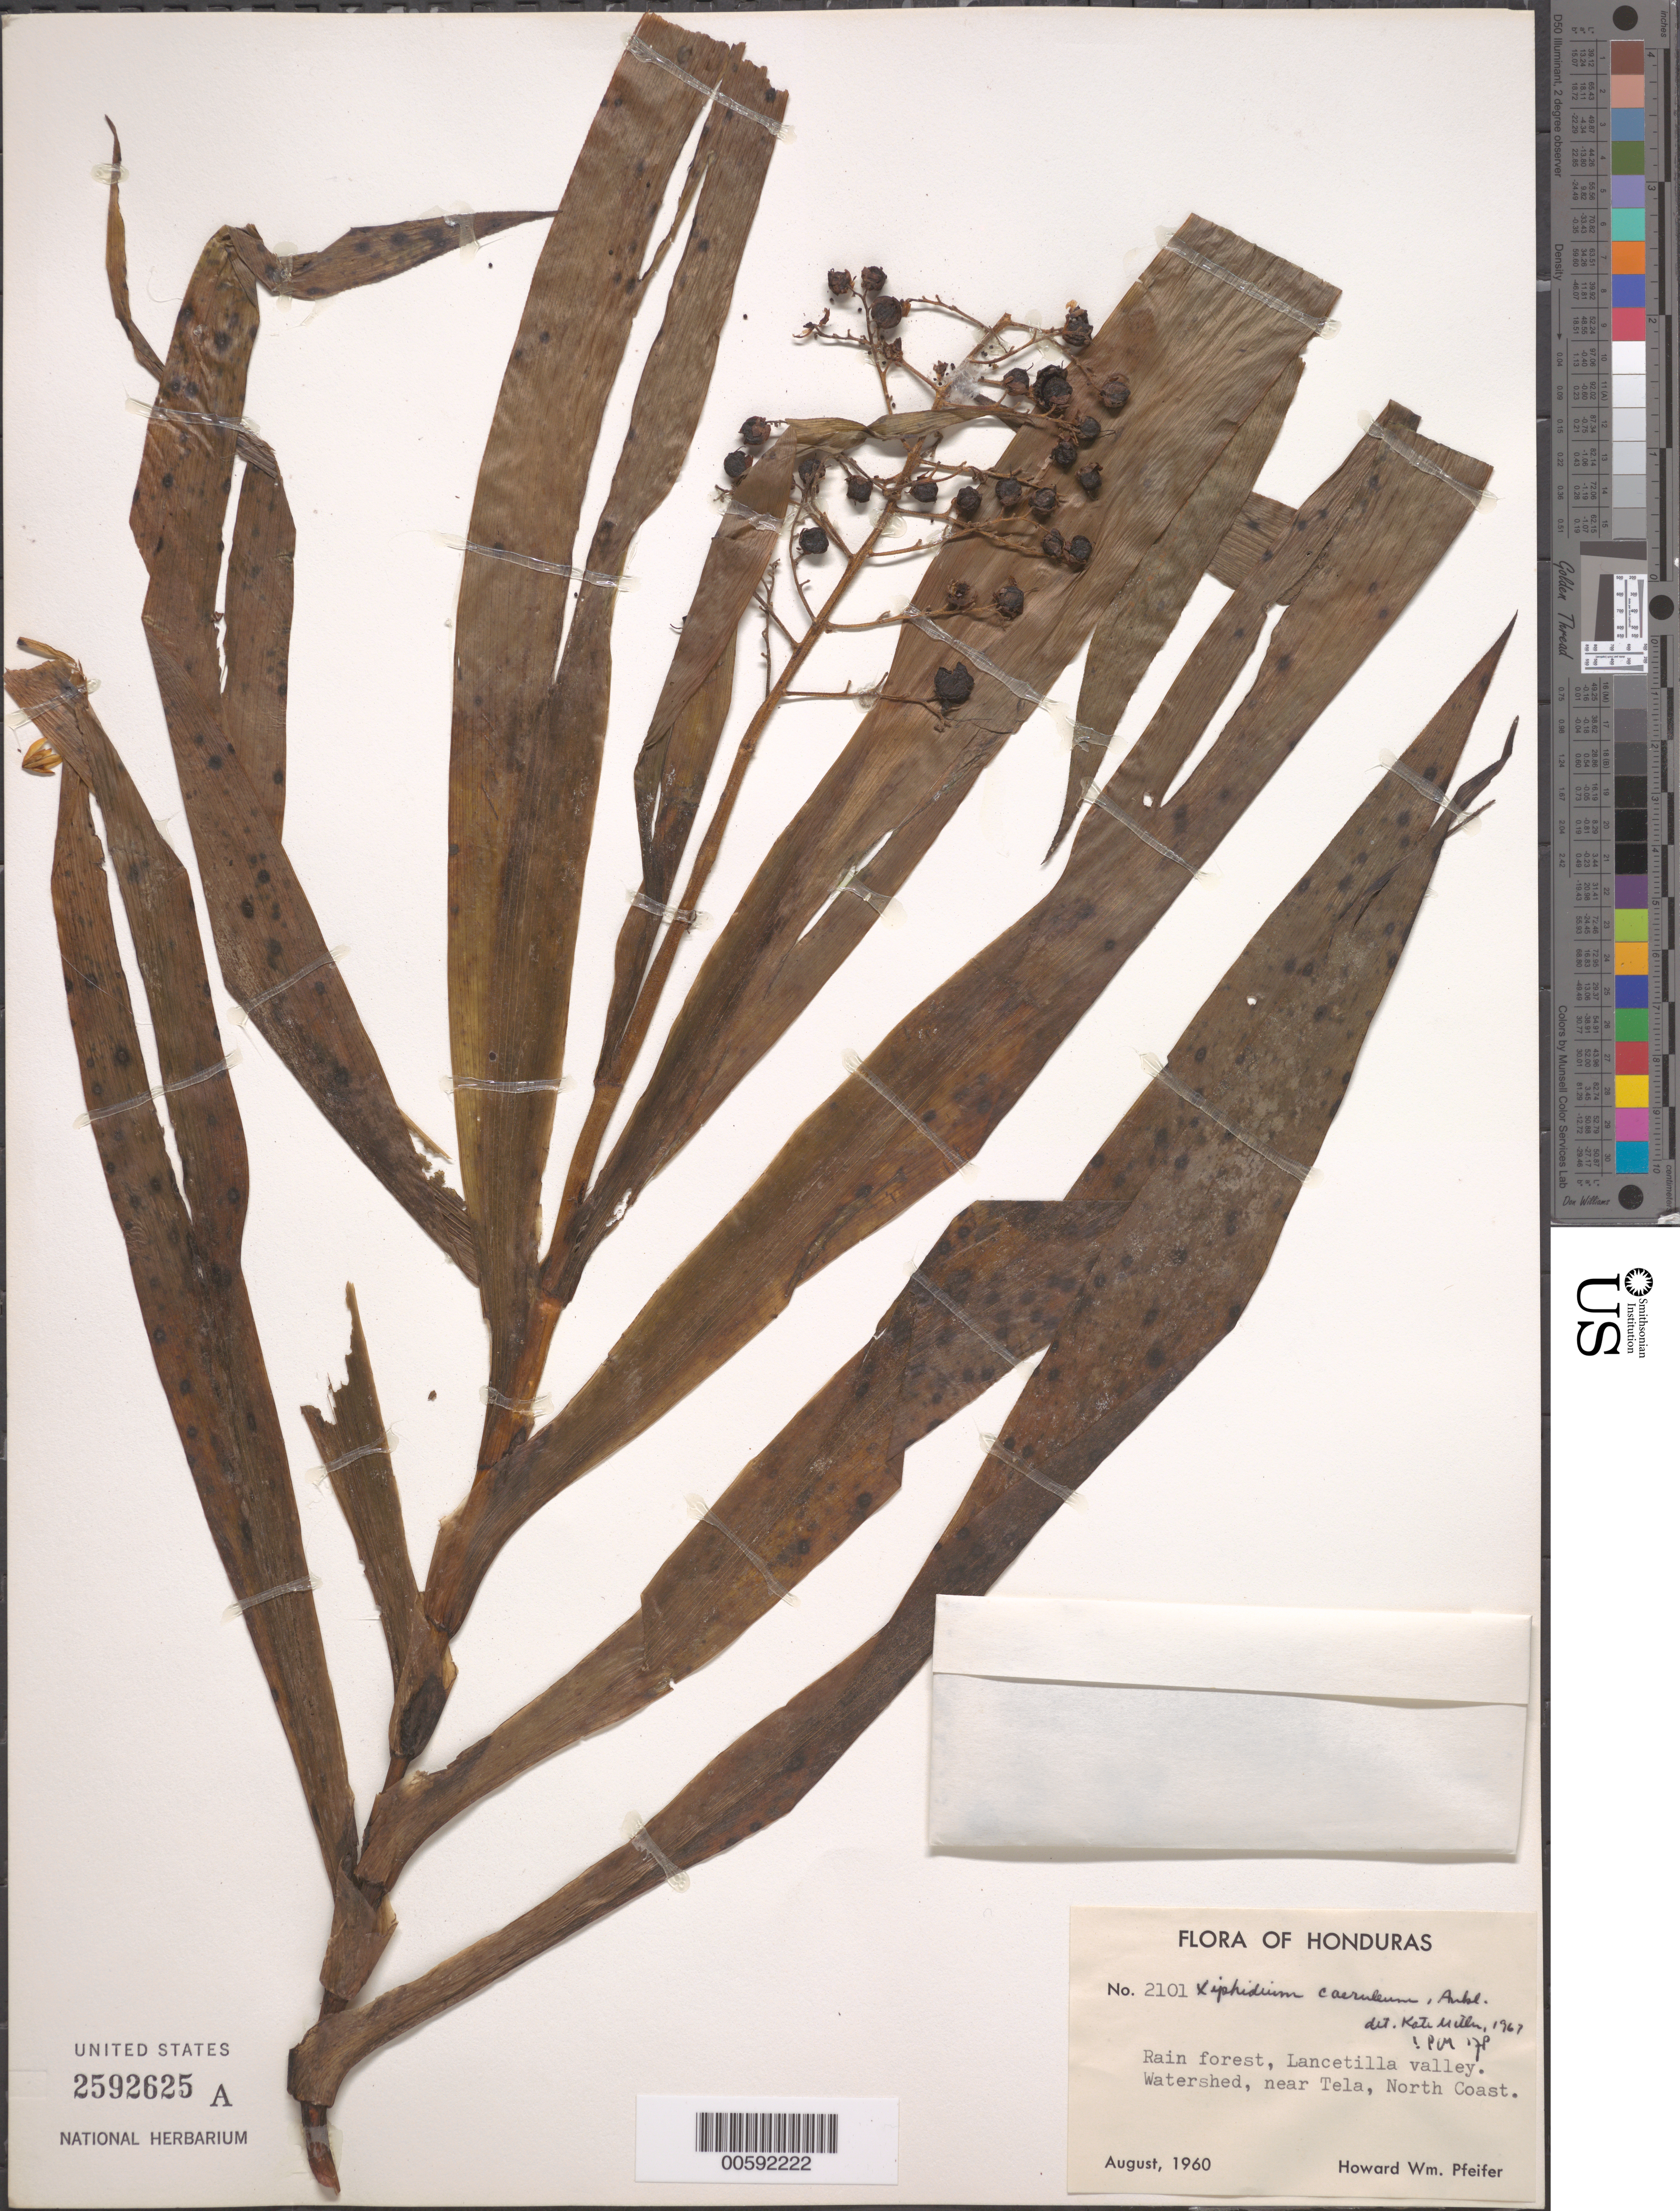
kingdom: Plantae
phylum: Tracheophyta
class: Liliopsida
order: Commelinales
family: Haemodoraceae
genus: Xiphidium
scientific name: Xiphidium caeruleum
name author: Aubl.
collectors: H. W. Pfeifer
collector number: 2101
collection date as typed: Aug 1960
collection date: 1960-08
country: Honduras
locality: Lancetilla Valley, Tela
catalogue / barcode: US 2592625A